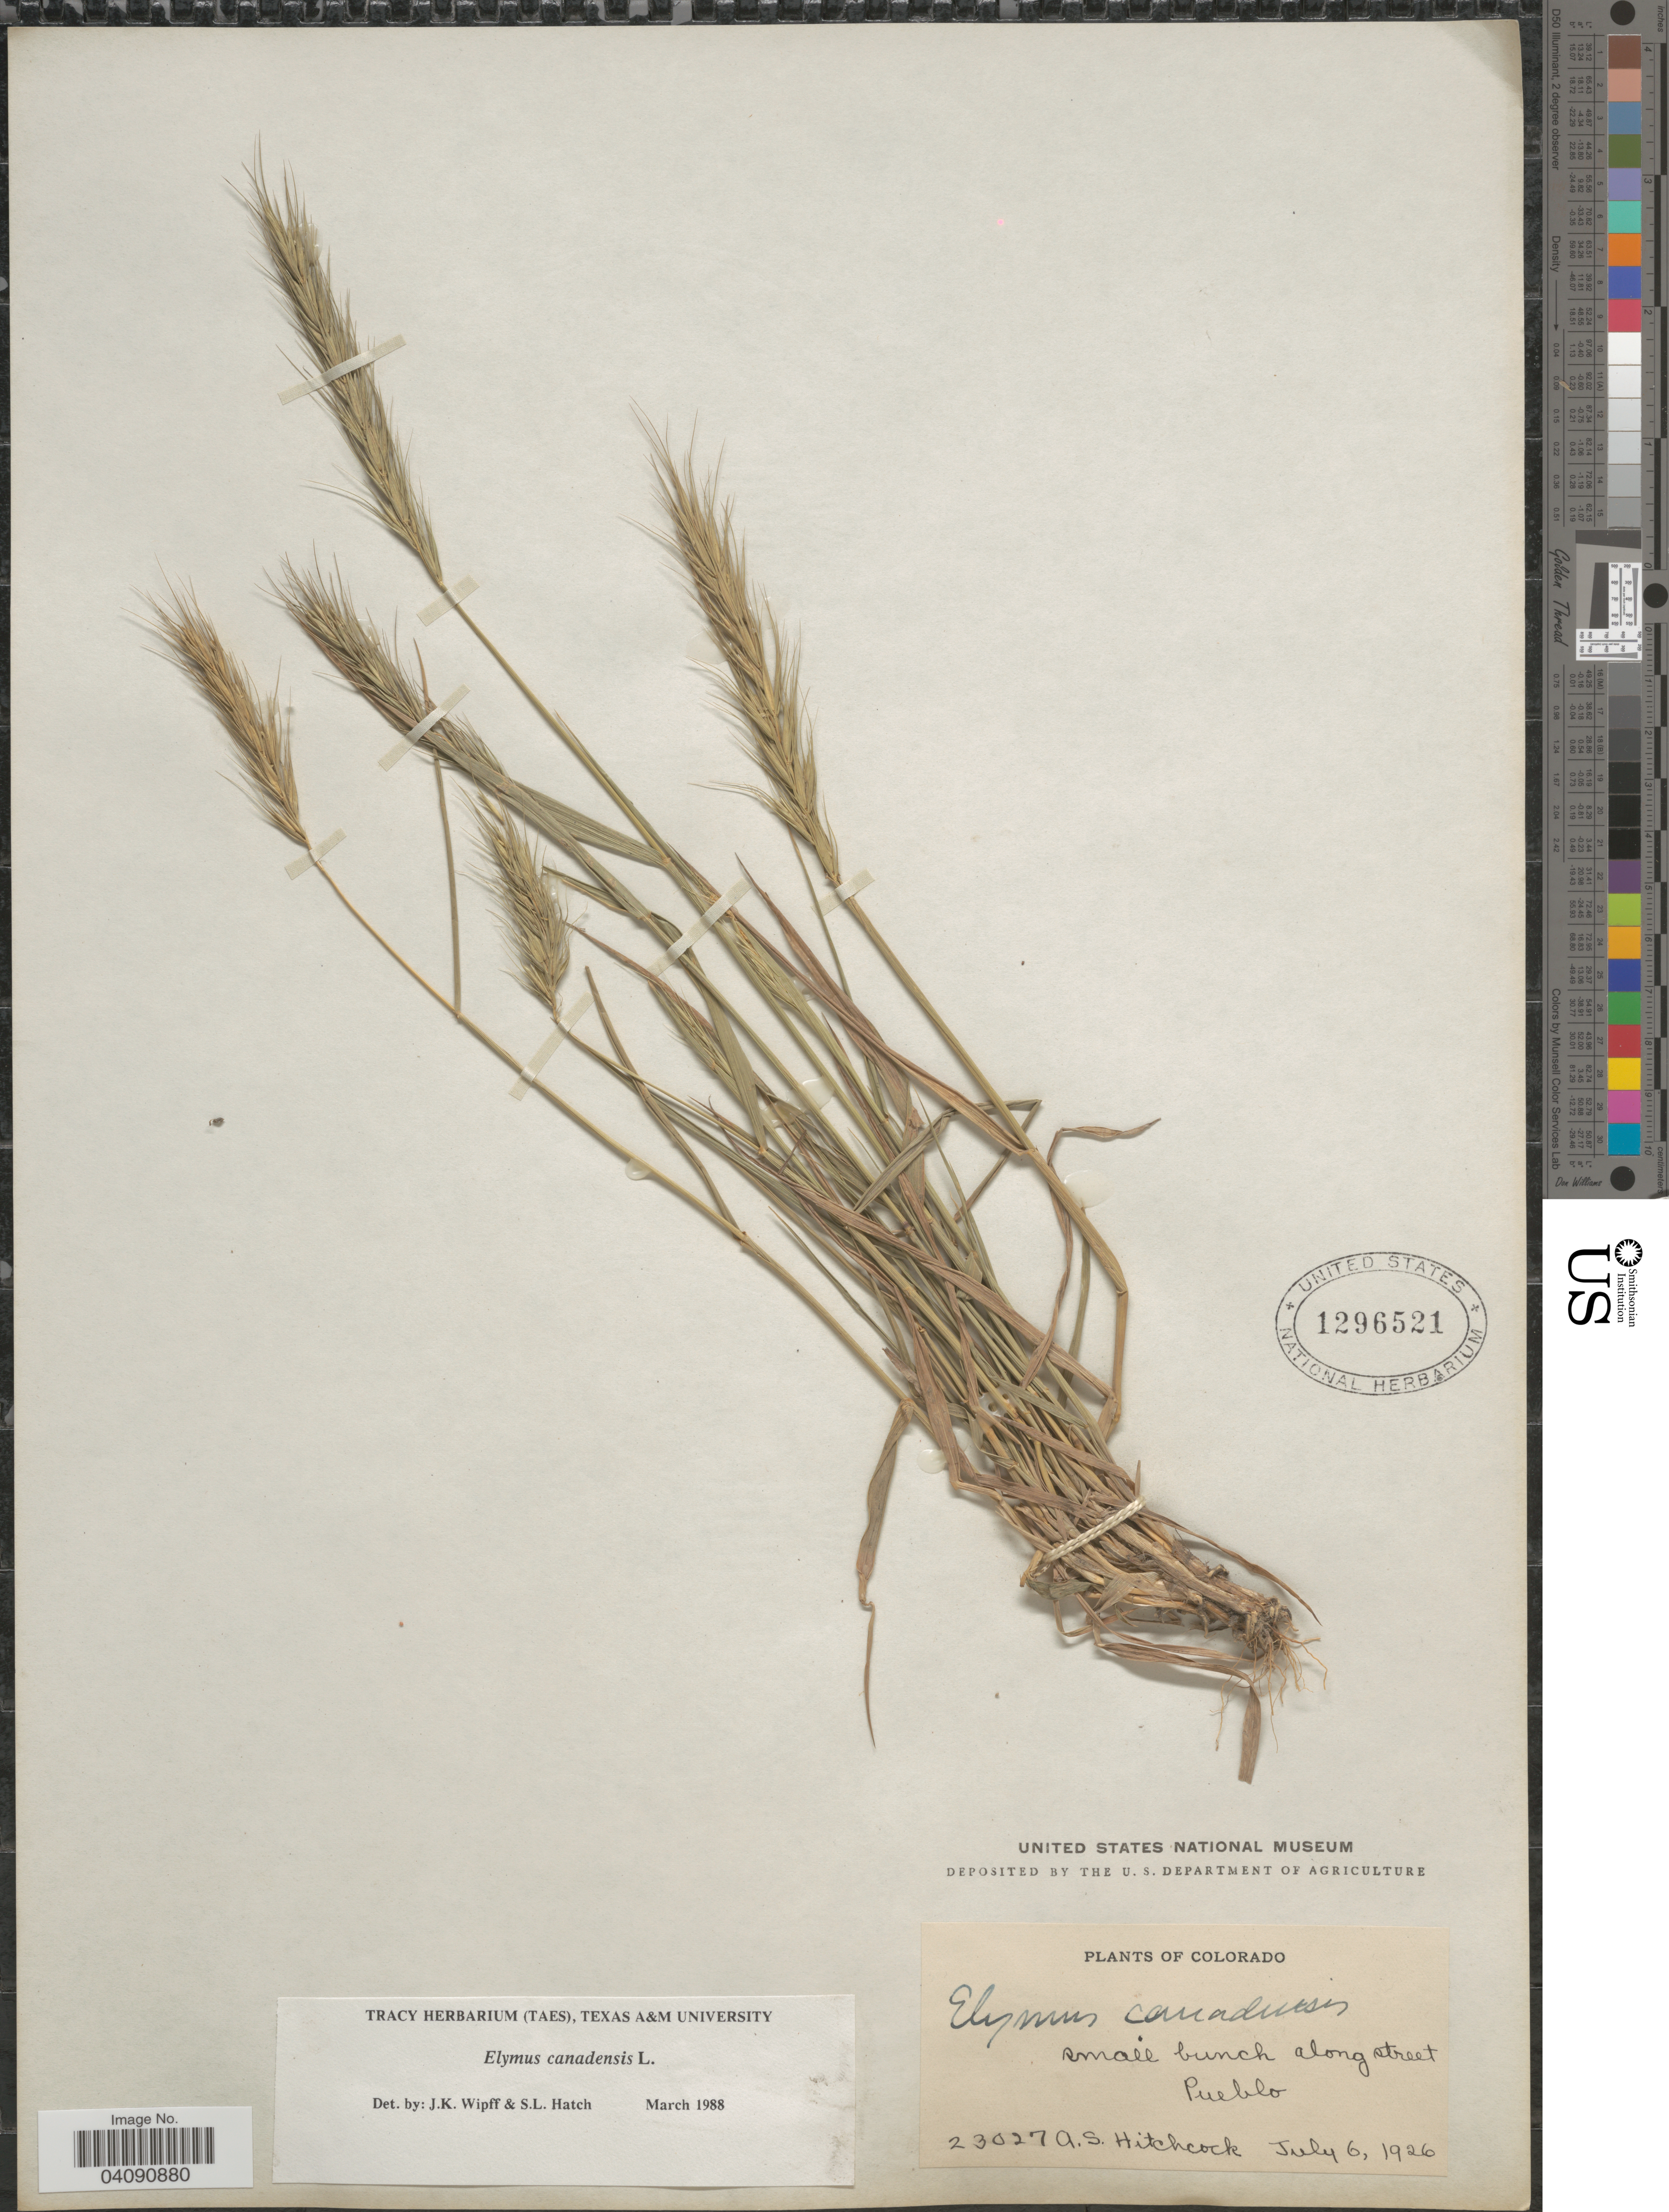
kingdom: Plantae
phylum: Tracheophyta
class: Liliopsida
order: Poales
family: Poaceae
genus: Elymus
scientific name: Elymus canadensis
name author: L.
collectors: A. S. Hitchcock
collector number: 23027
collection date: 1926-07-06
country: United States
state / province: Colorado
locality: Along street, Pueblo.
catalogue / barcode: US 1296521